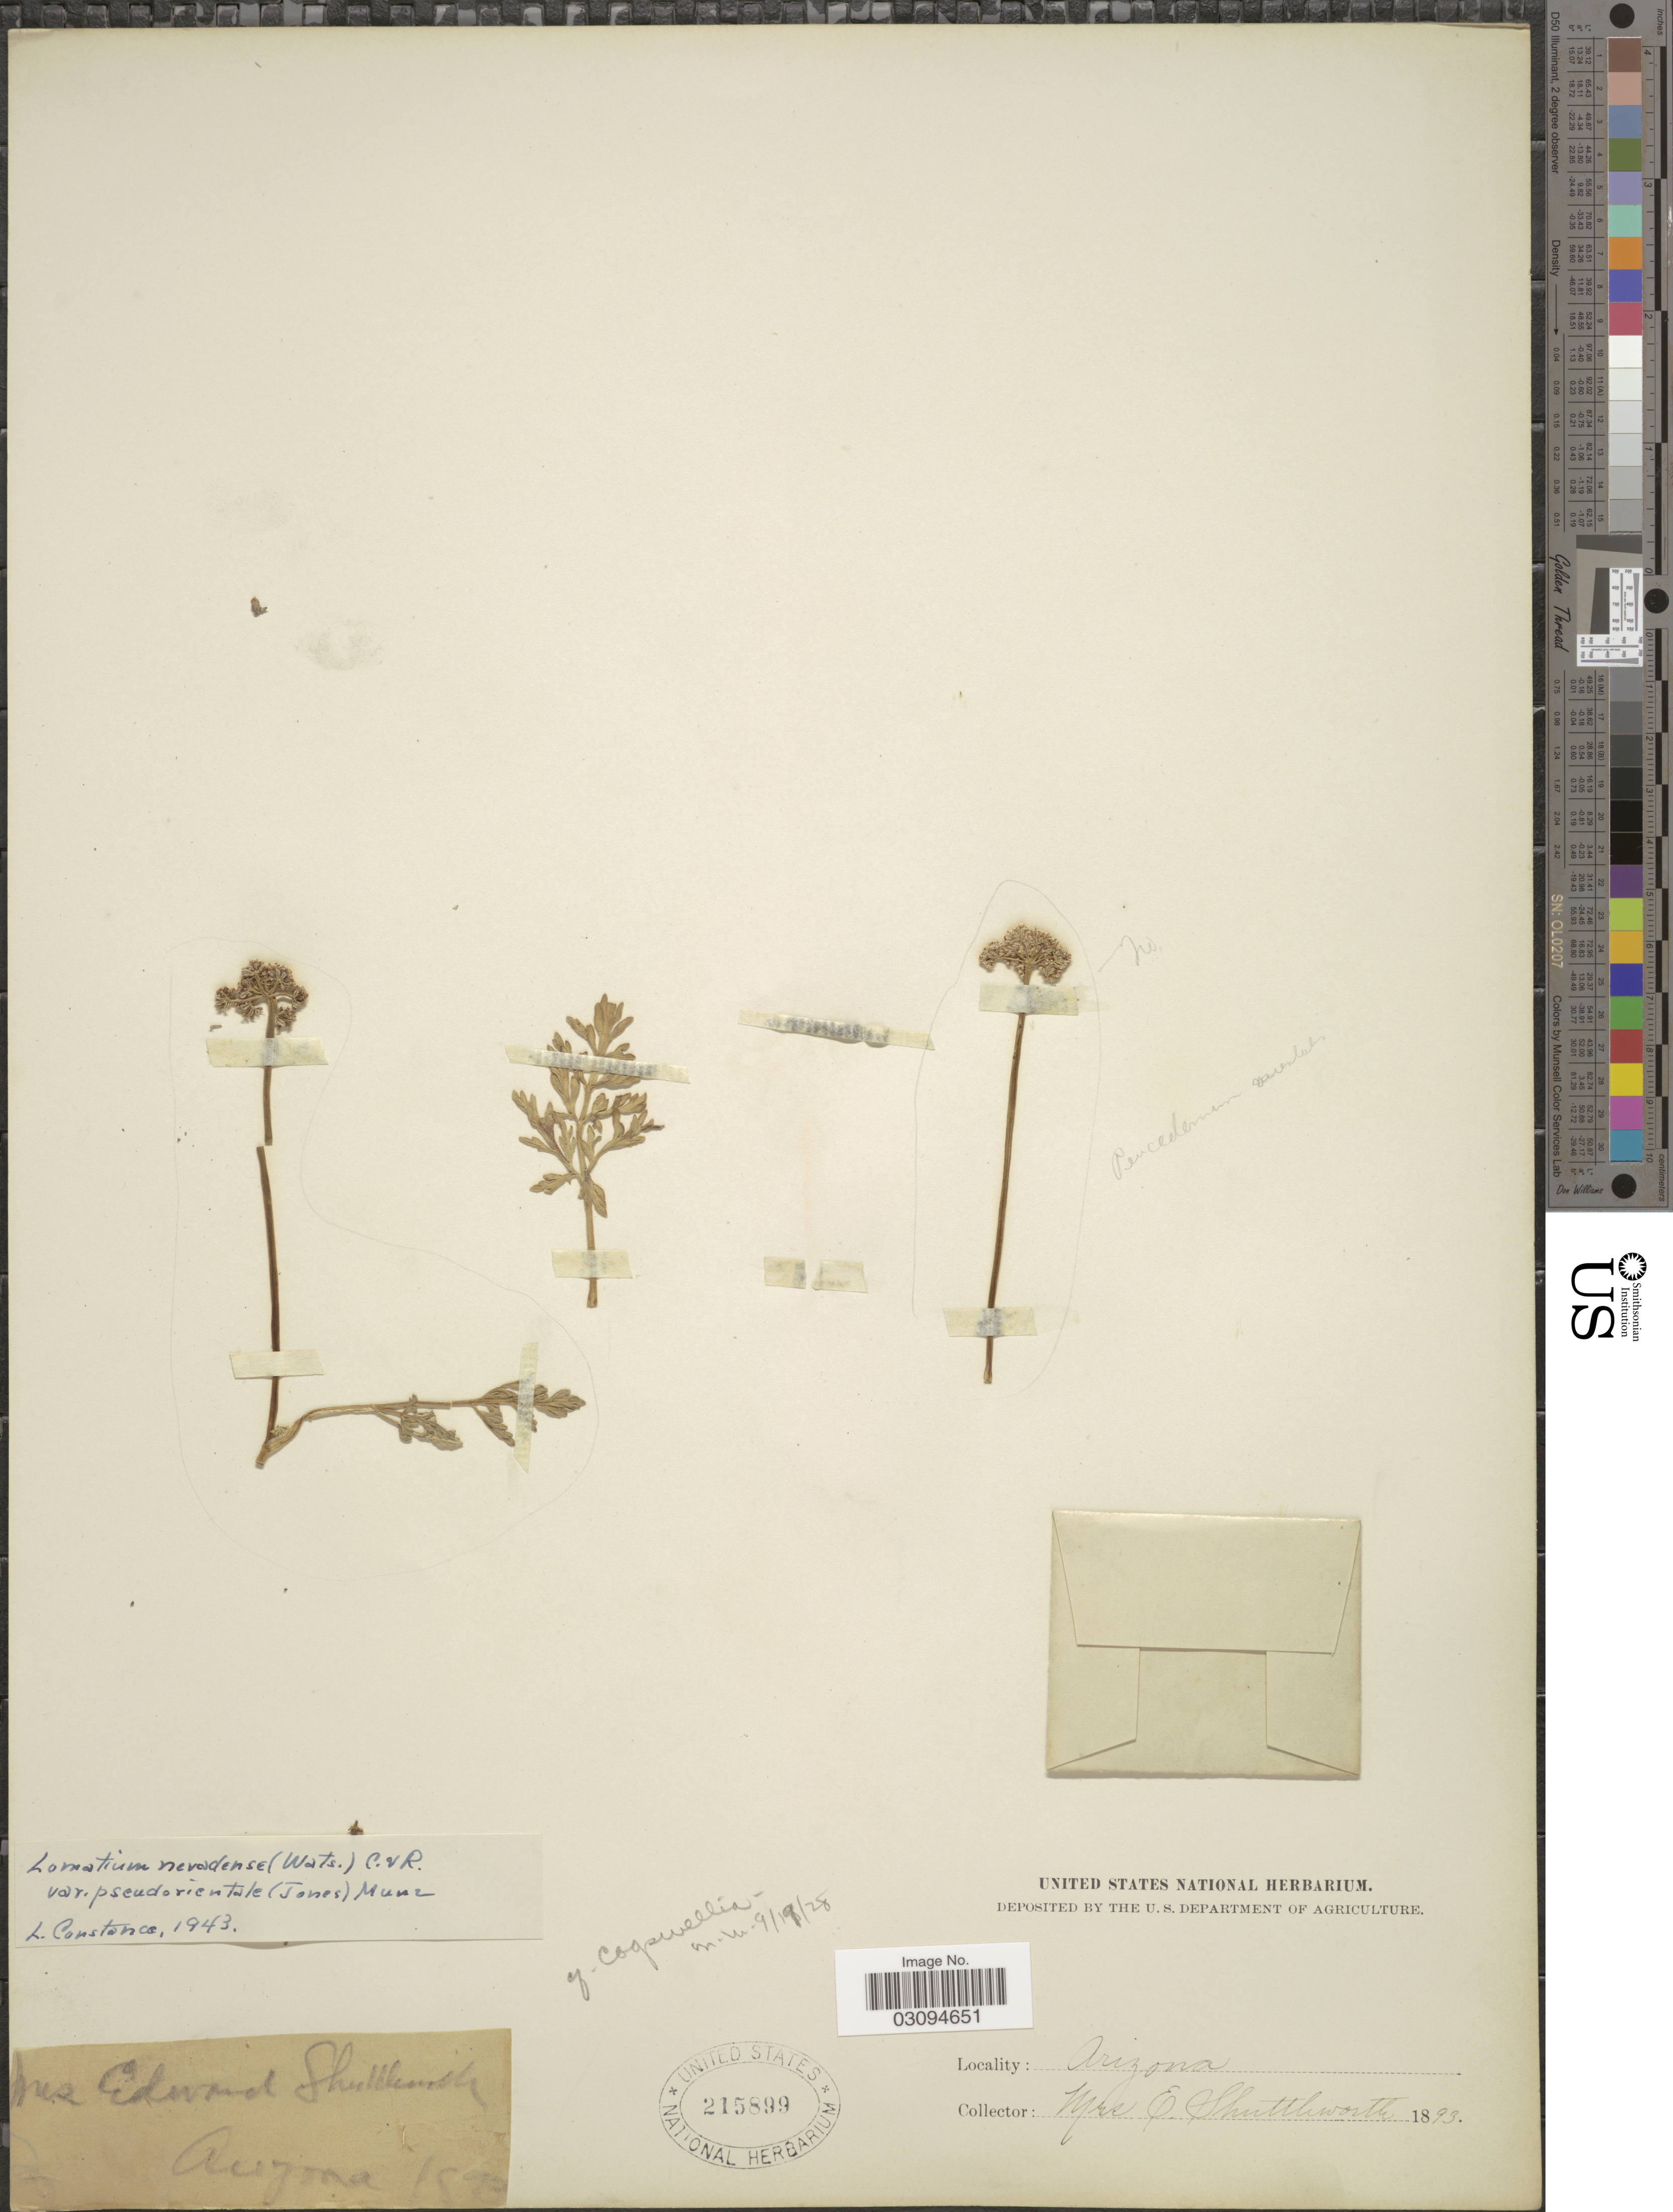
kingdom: Plantae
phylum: Tracheophyta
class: Magnoliopsida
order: Apiales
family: Apiaceae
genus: Lomatium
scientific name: Lomatium nevadense var. pseudorientale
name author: (M.E. Jones) Munz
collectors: E. Shuttleworth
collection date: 1893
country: United States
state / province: Arizona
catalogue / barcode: US 215899